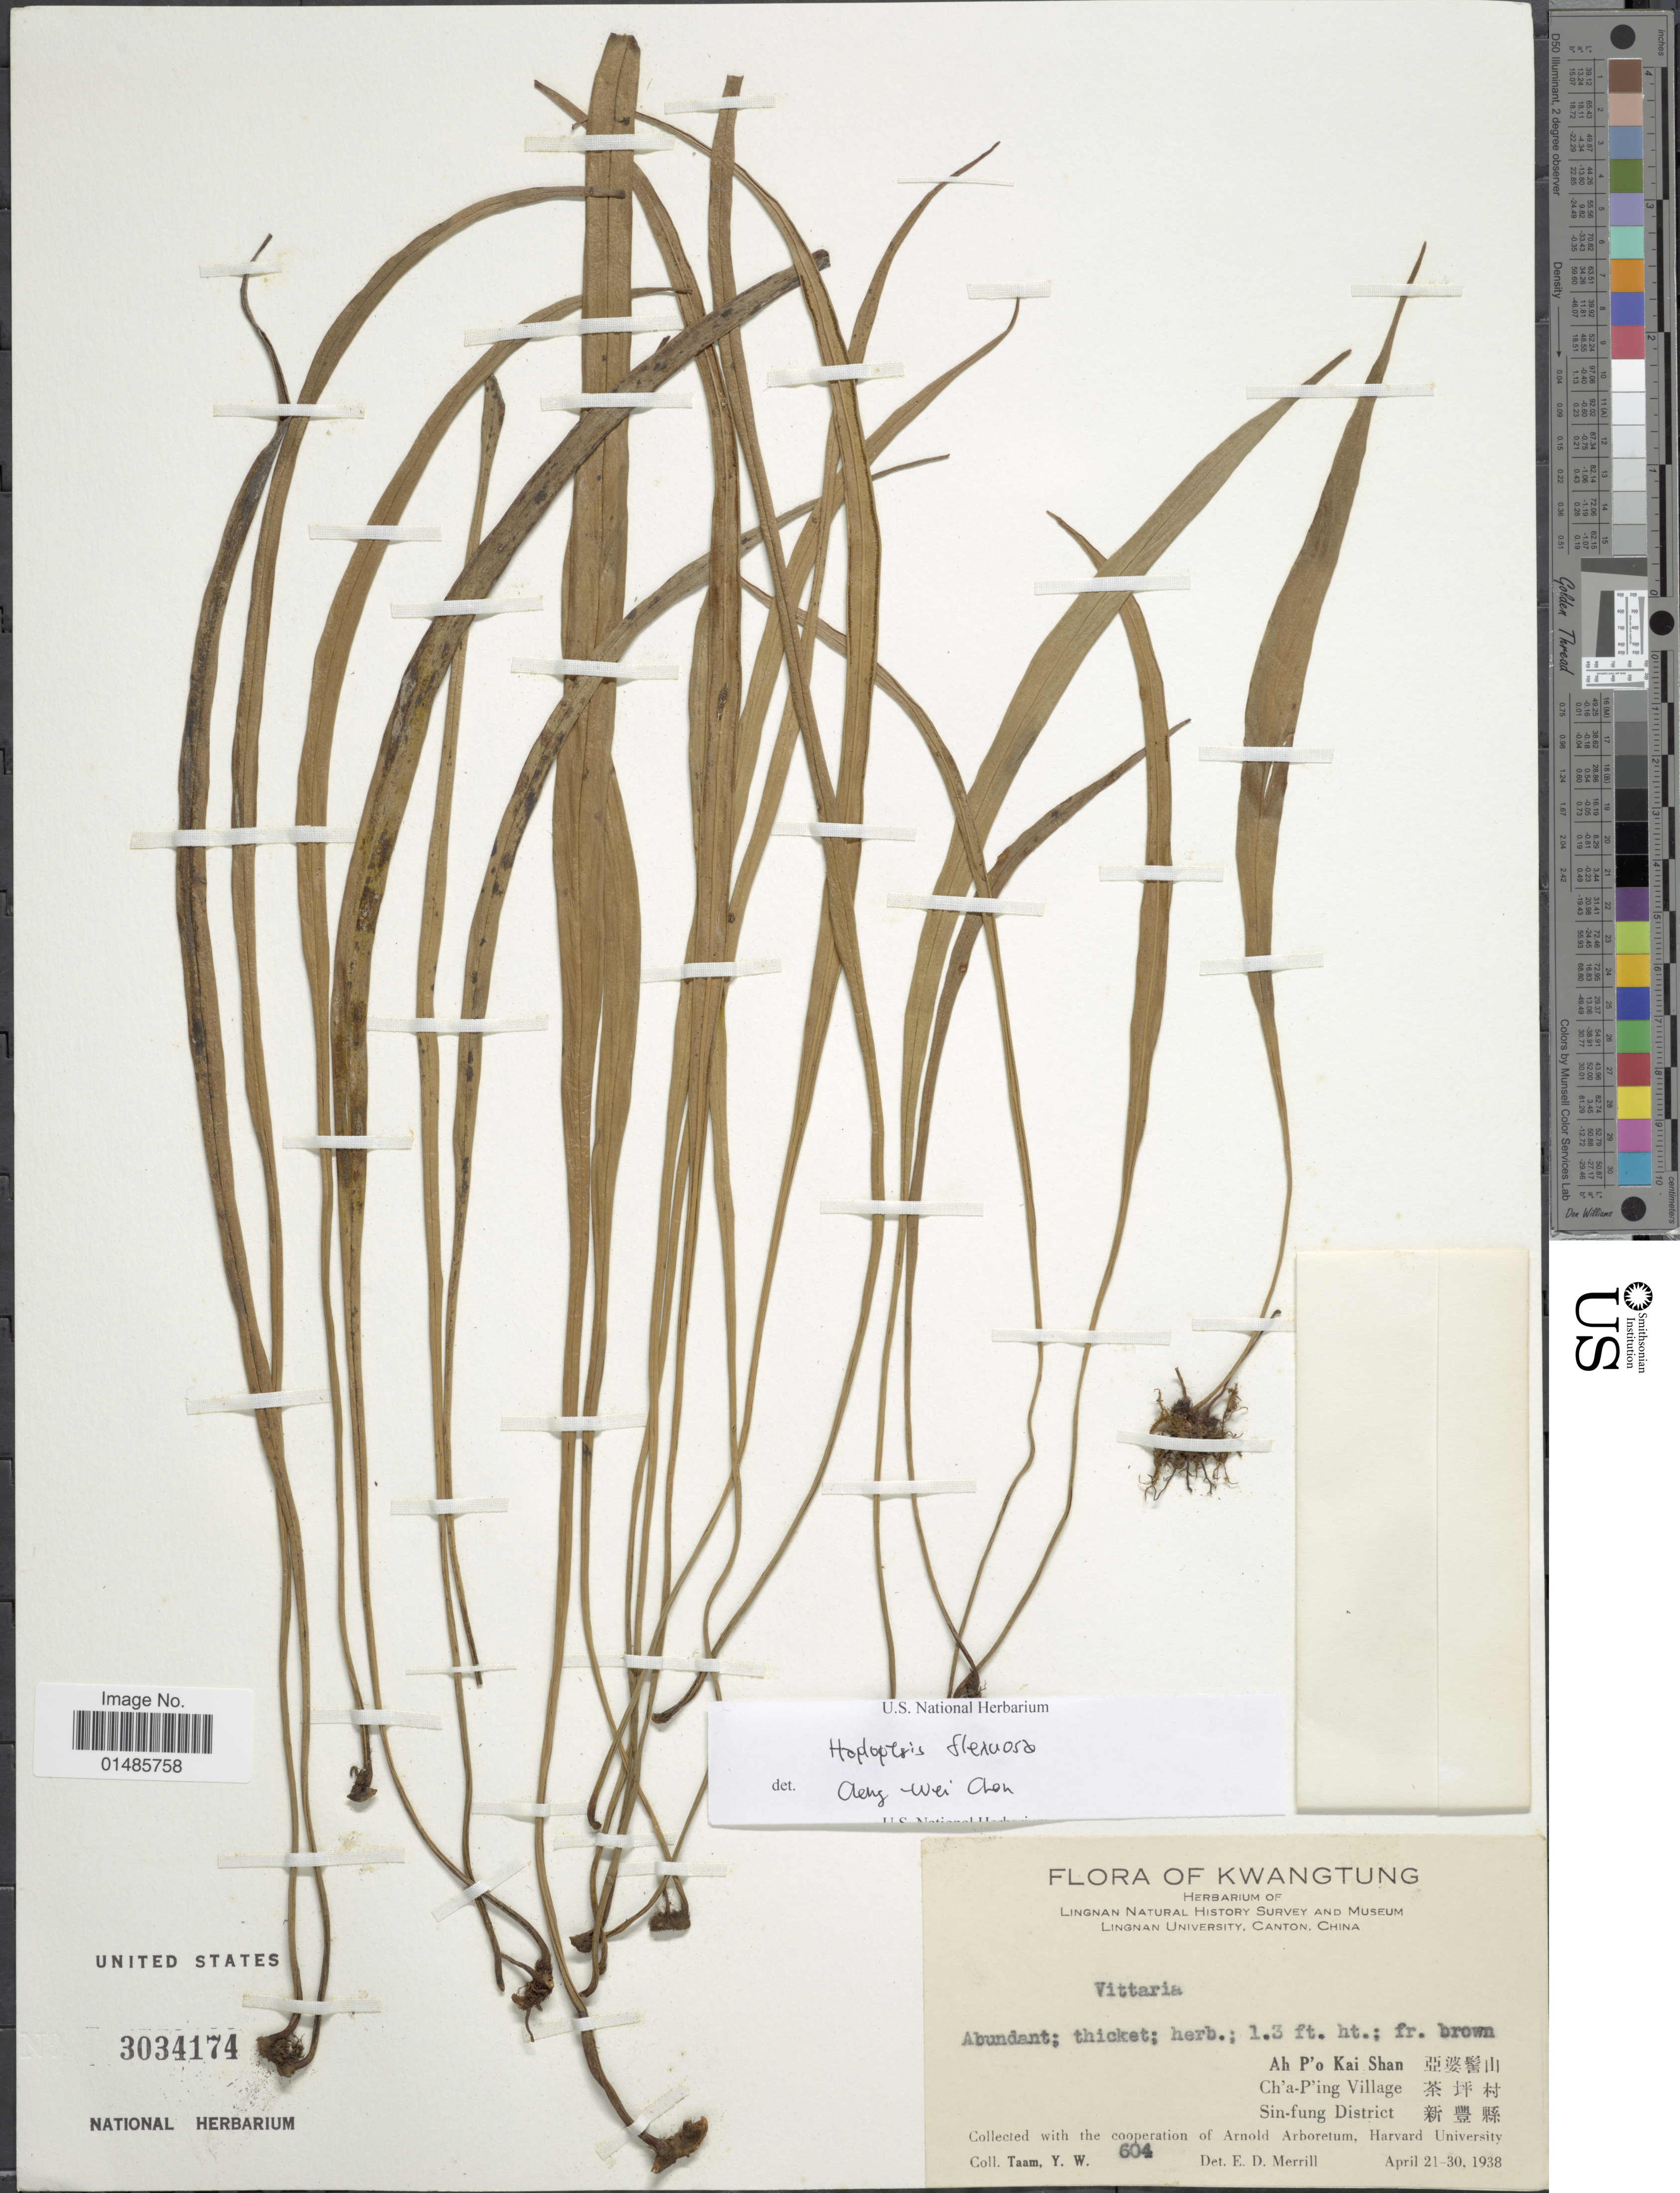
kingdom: Plantae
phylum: Tracheophyta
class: Polypodiopsida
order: Polypodiales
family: Pteridaceae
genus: Haplopteris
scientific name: Haplopteris flexuosa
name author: (Fée) E.H. Crane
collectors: Y. W. Taam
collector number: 604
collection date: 1938-04-21/1938-04-30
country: China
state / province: Guangdong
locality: Kwangtung. Ah P'o Kai Shan X. Ch'a-P'ing Village X. Sin-fung District X.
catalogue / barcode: US 3034174